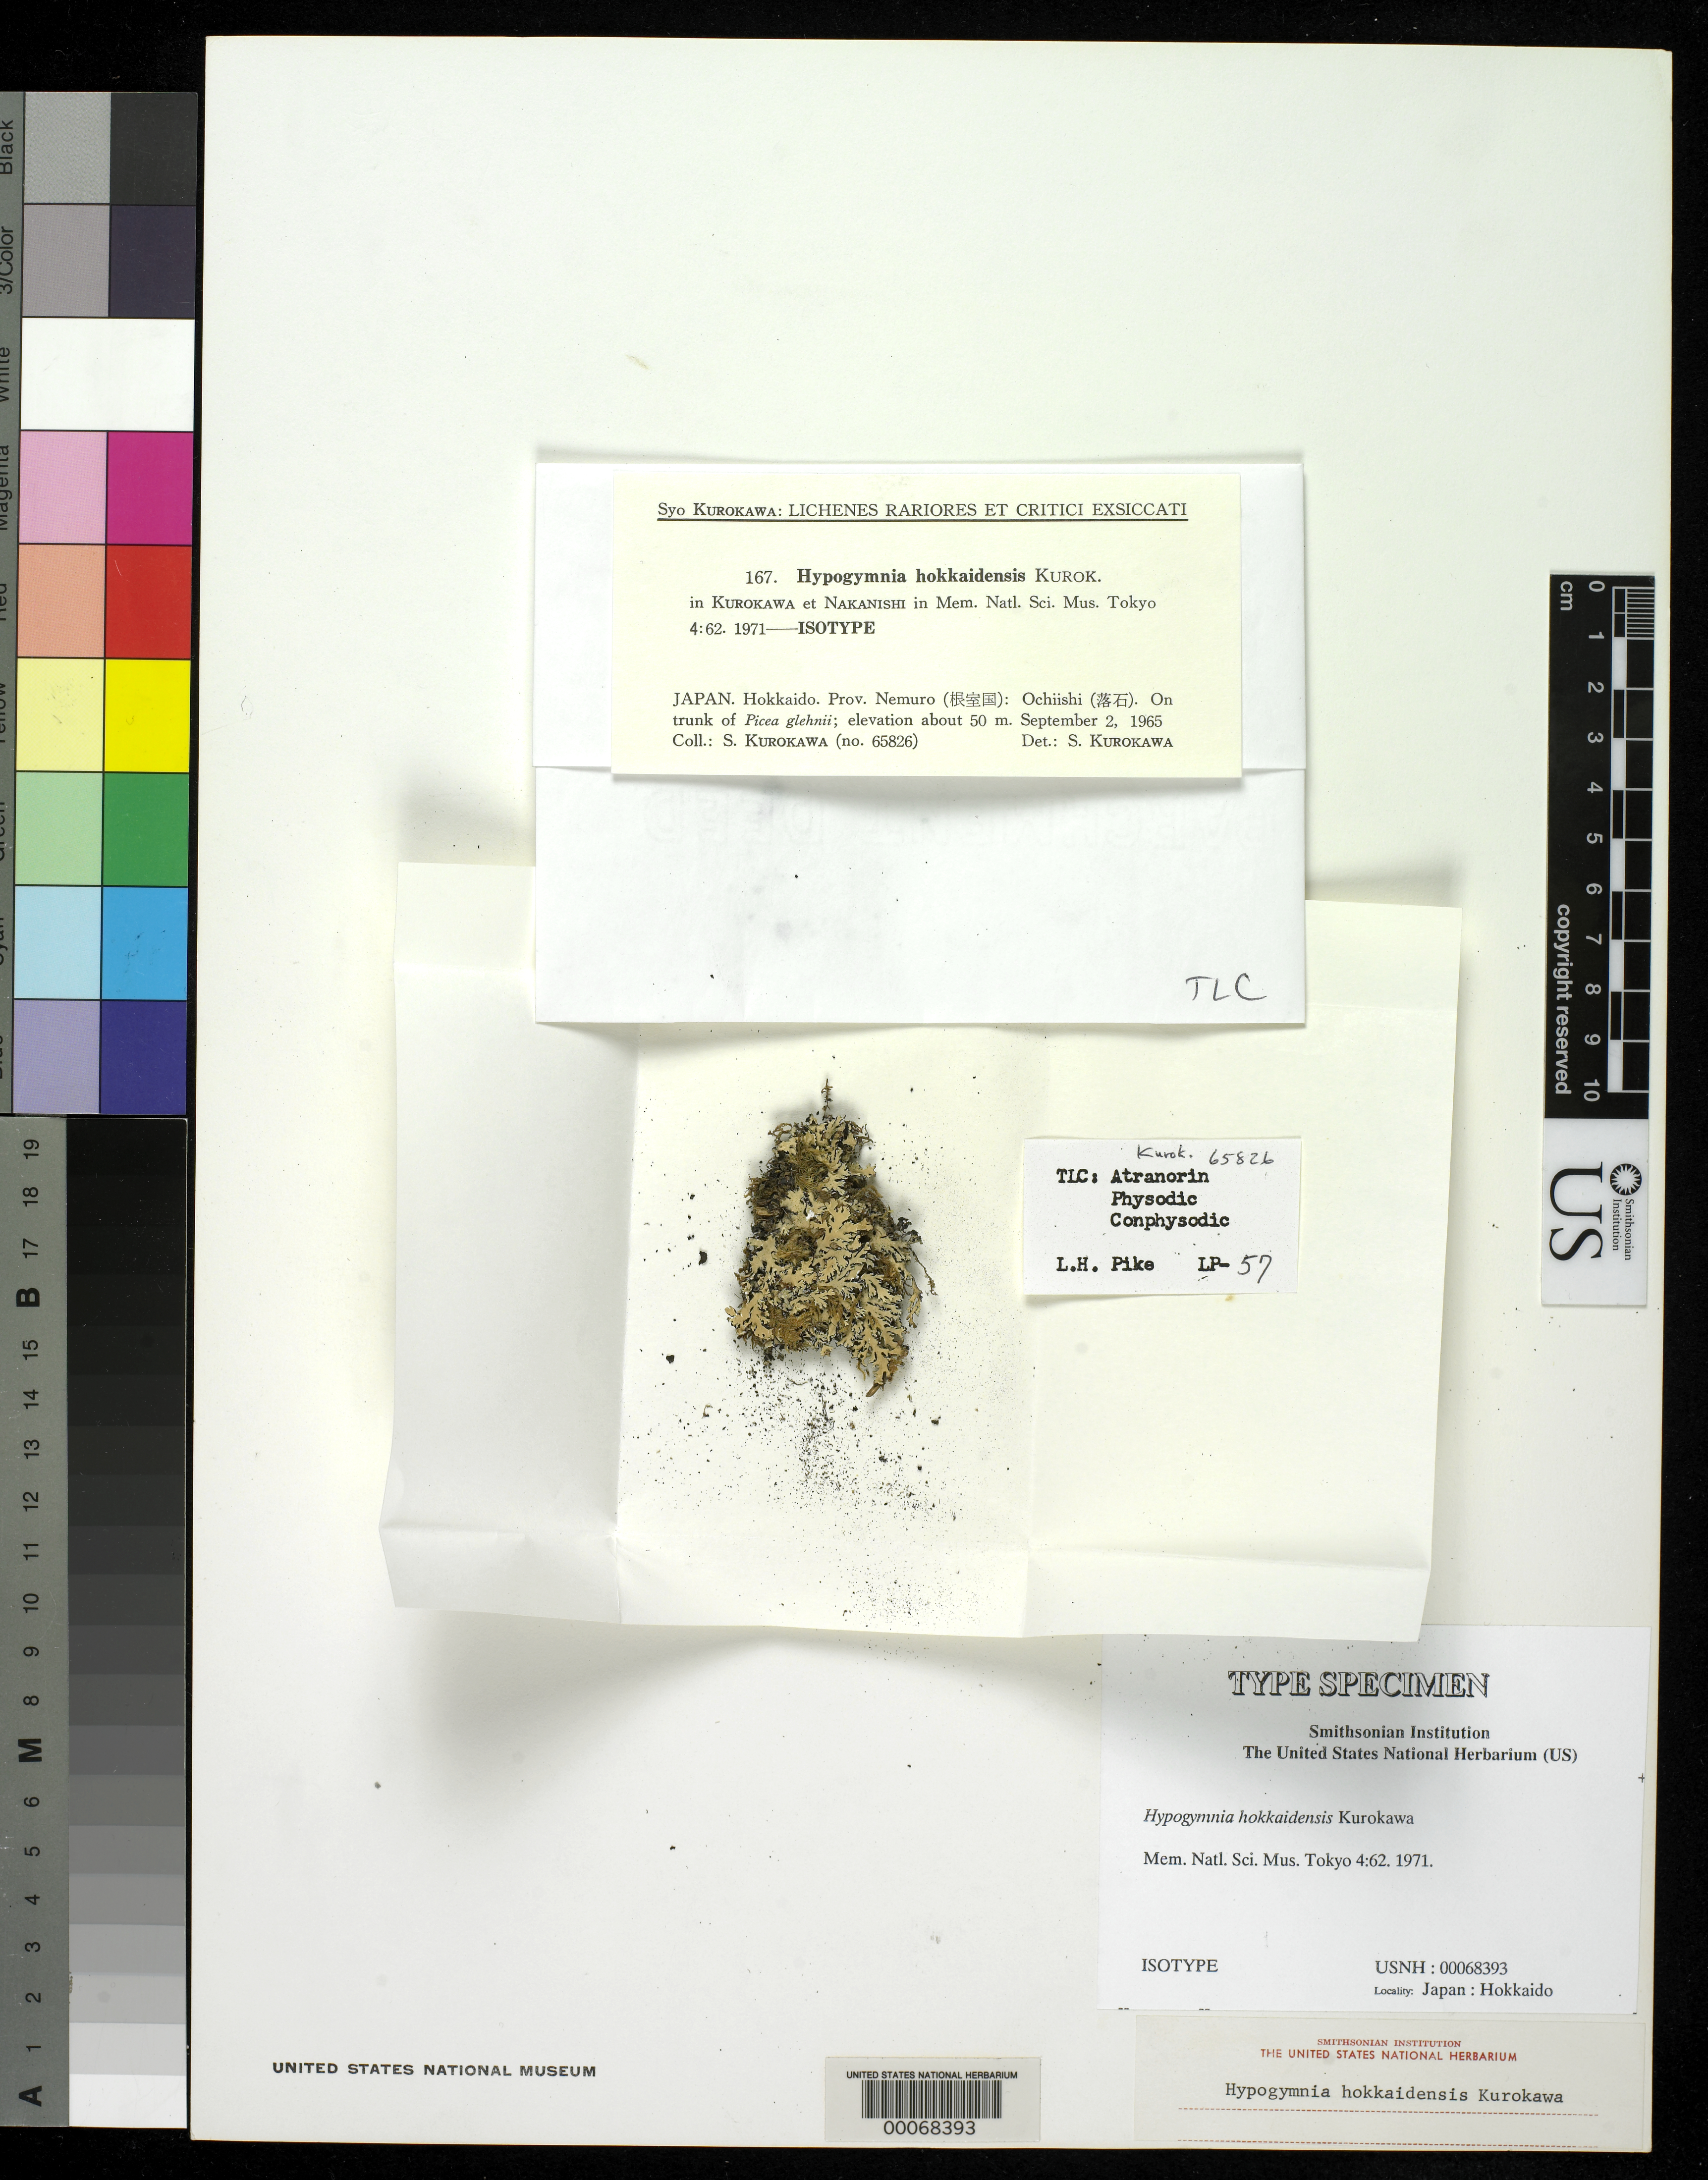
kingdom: Fungi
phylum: Ascomycota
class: Lecanoromycetes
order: Lecanorales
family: Parmeliaceae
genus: Hypogymnia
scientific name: Hypogymnia hokkaidensis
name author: Kurok.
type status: Isotype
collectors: S. Kurokawa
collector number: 65826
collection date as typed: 02 Sep 1965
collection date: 1965-09-02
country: Japan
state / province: Hokkaido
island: Hokkaido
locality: Ochiishi.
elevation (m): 50